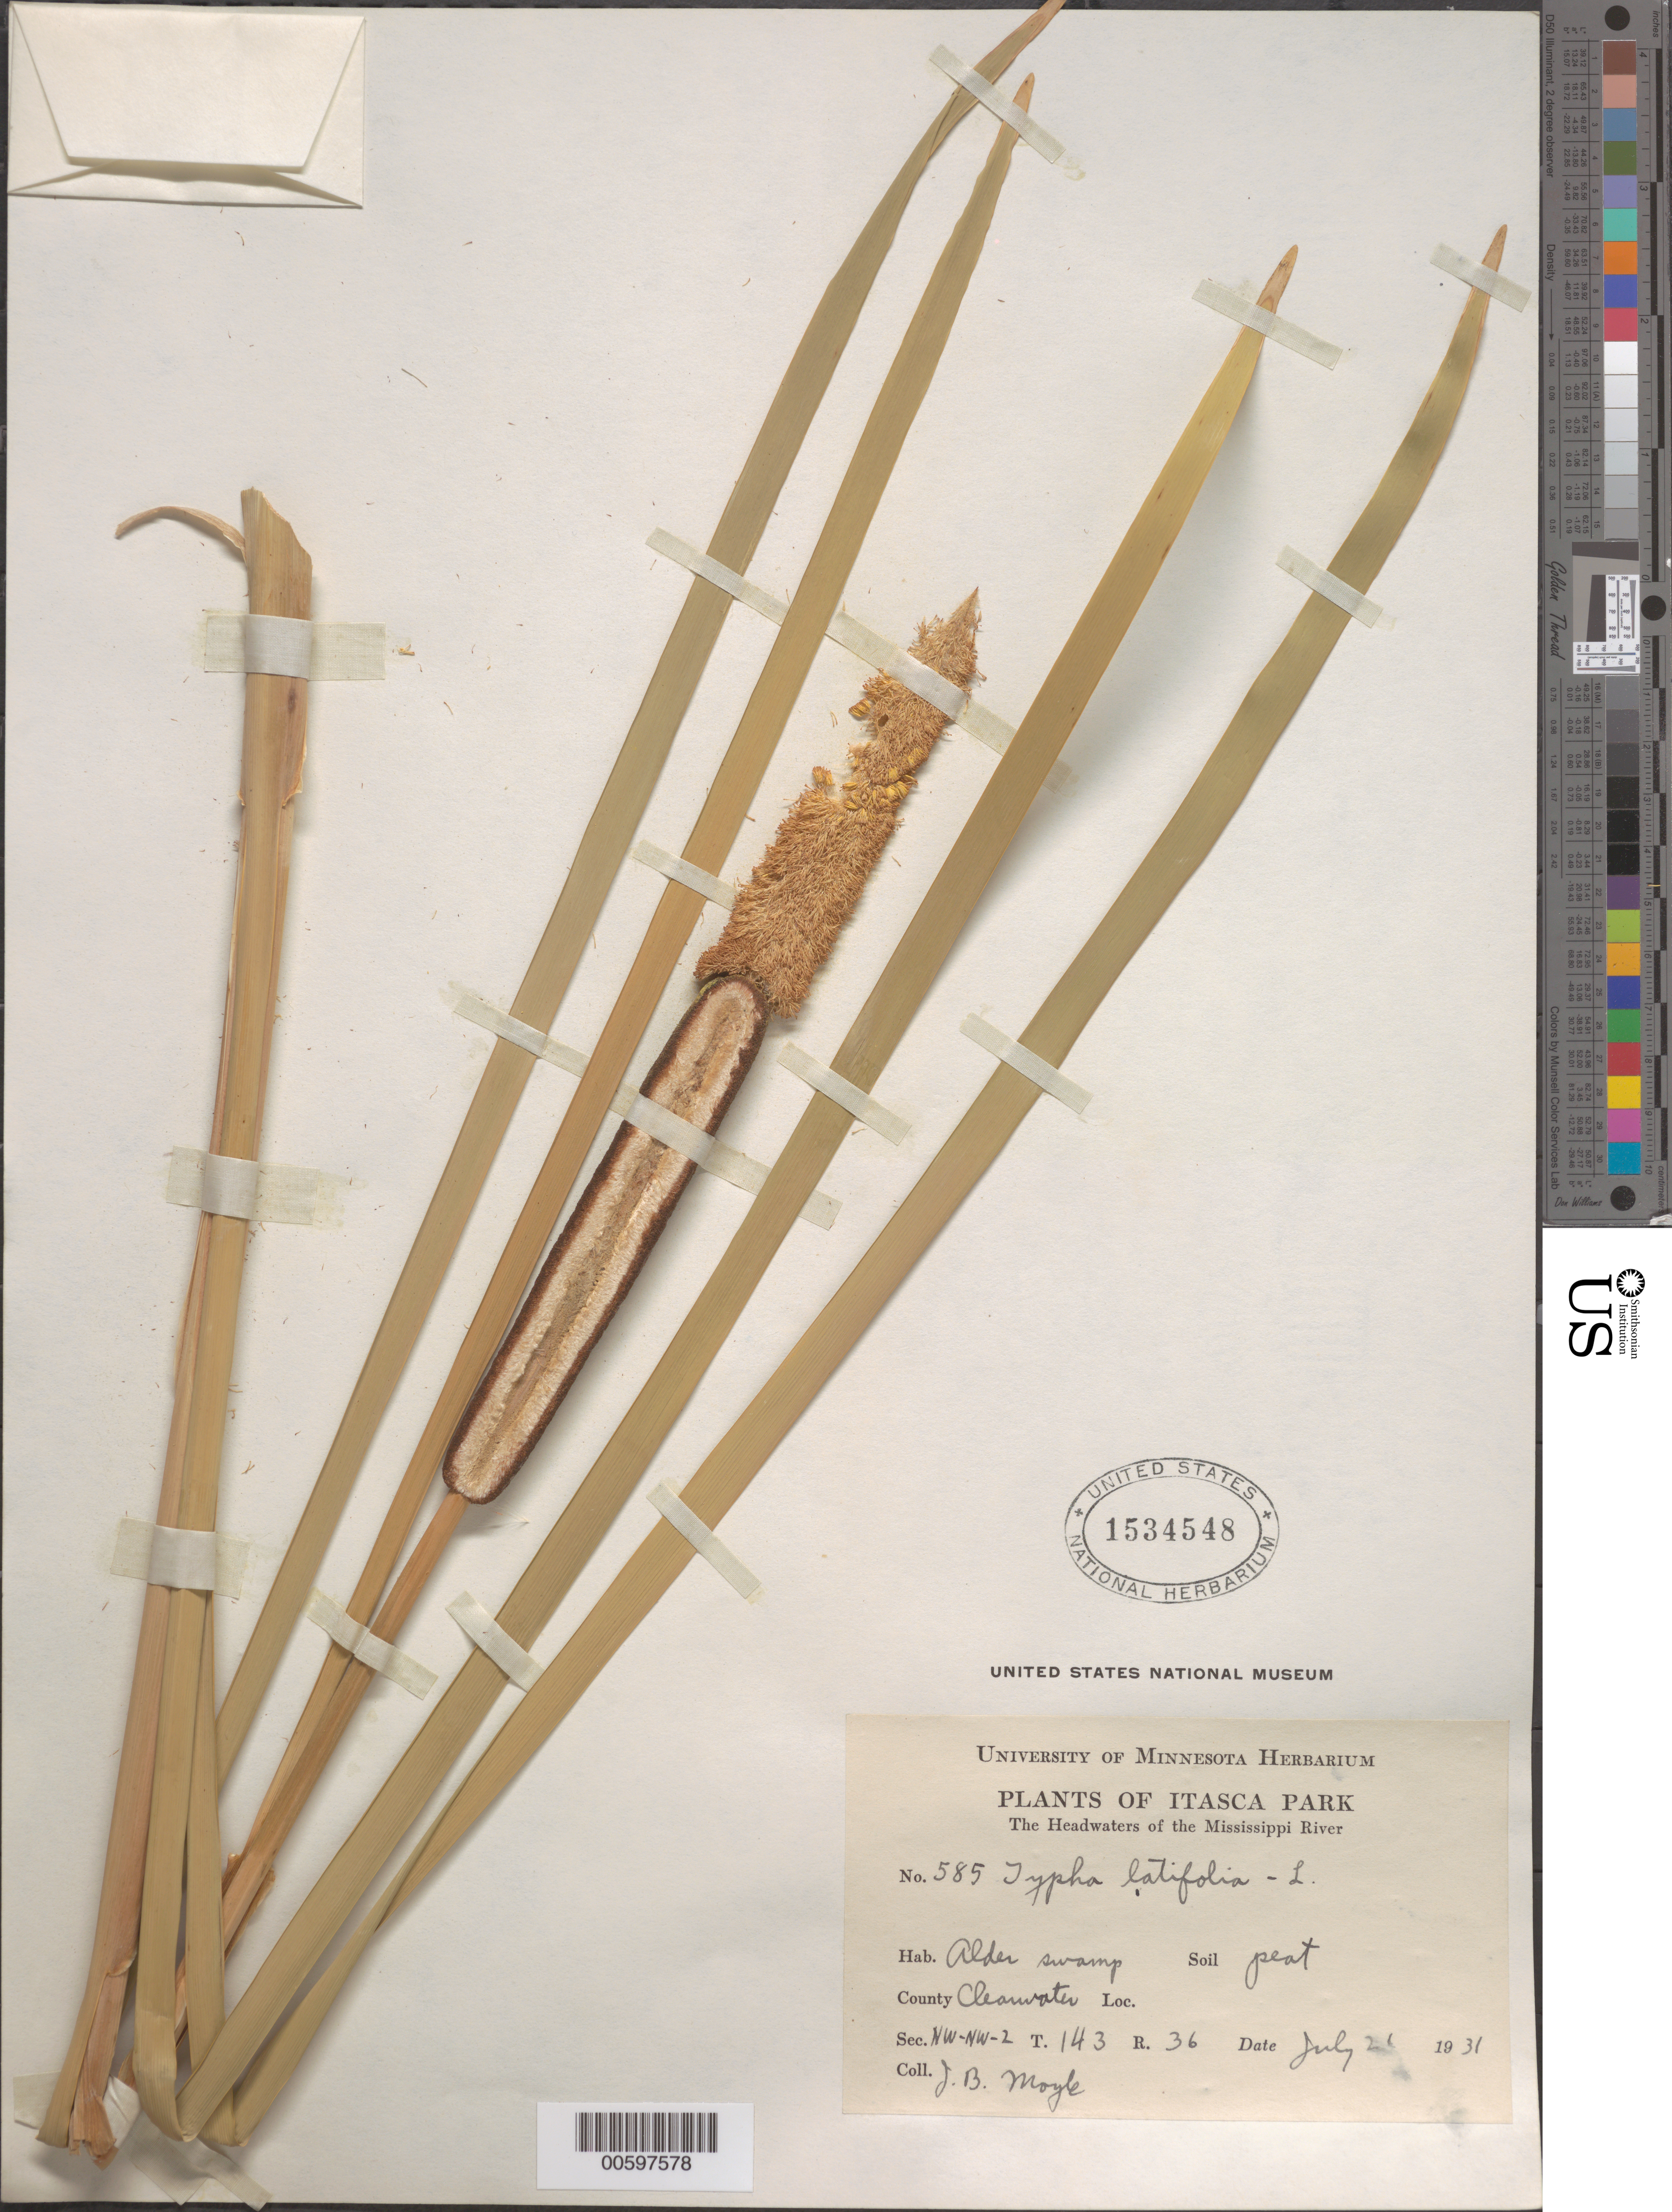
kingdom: Plantae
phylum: Tracheophyta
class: Liliopsida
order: Poales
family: Typhaceae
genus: Typha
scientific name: Typha latifolia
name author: L.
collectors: J. Moyle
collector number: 585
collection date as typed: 21 Jul 1931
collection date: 1931-07-21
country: United States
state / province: Minnesota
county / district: Clearwater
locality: Itasca Park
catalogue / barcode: US 1534548